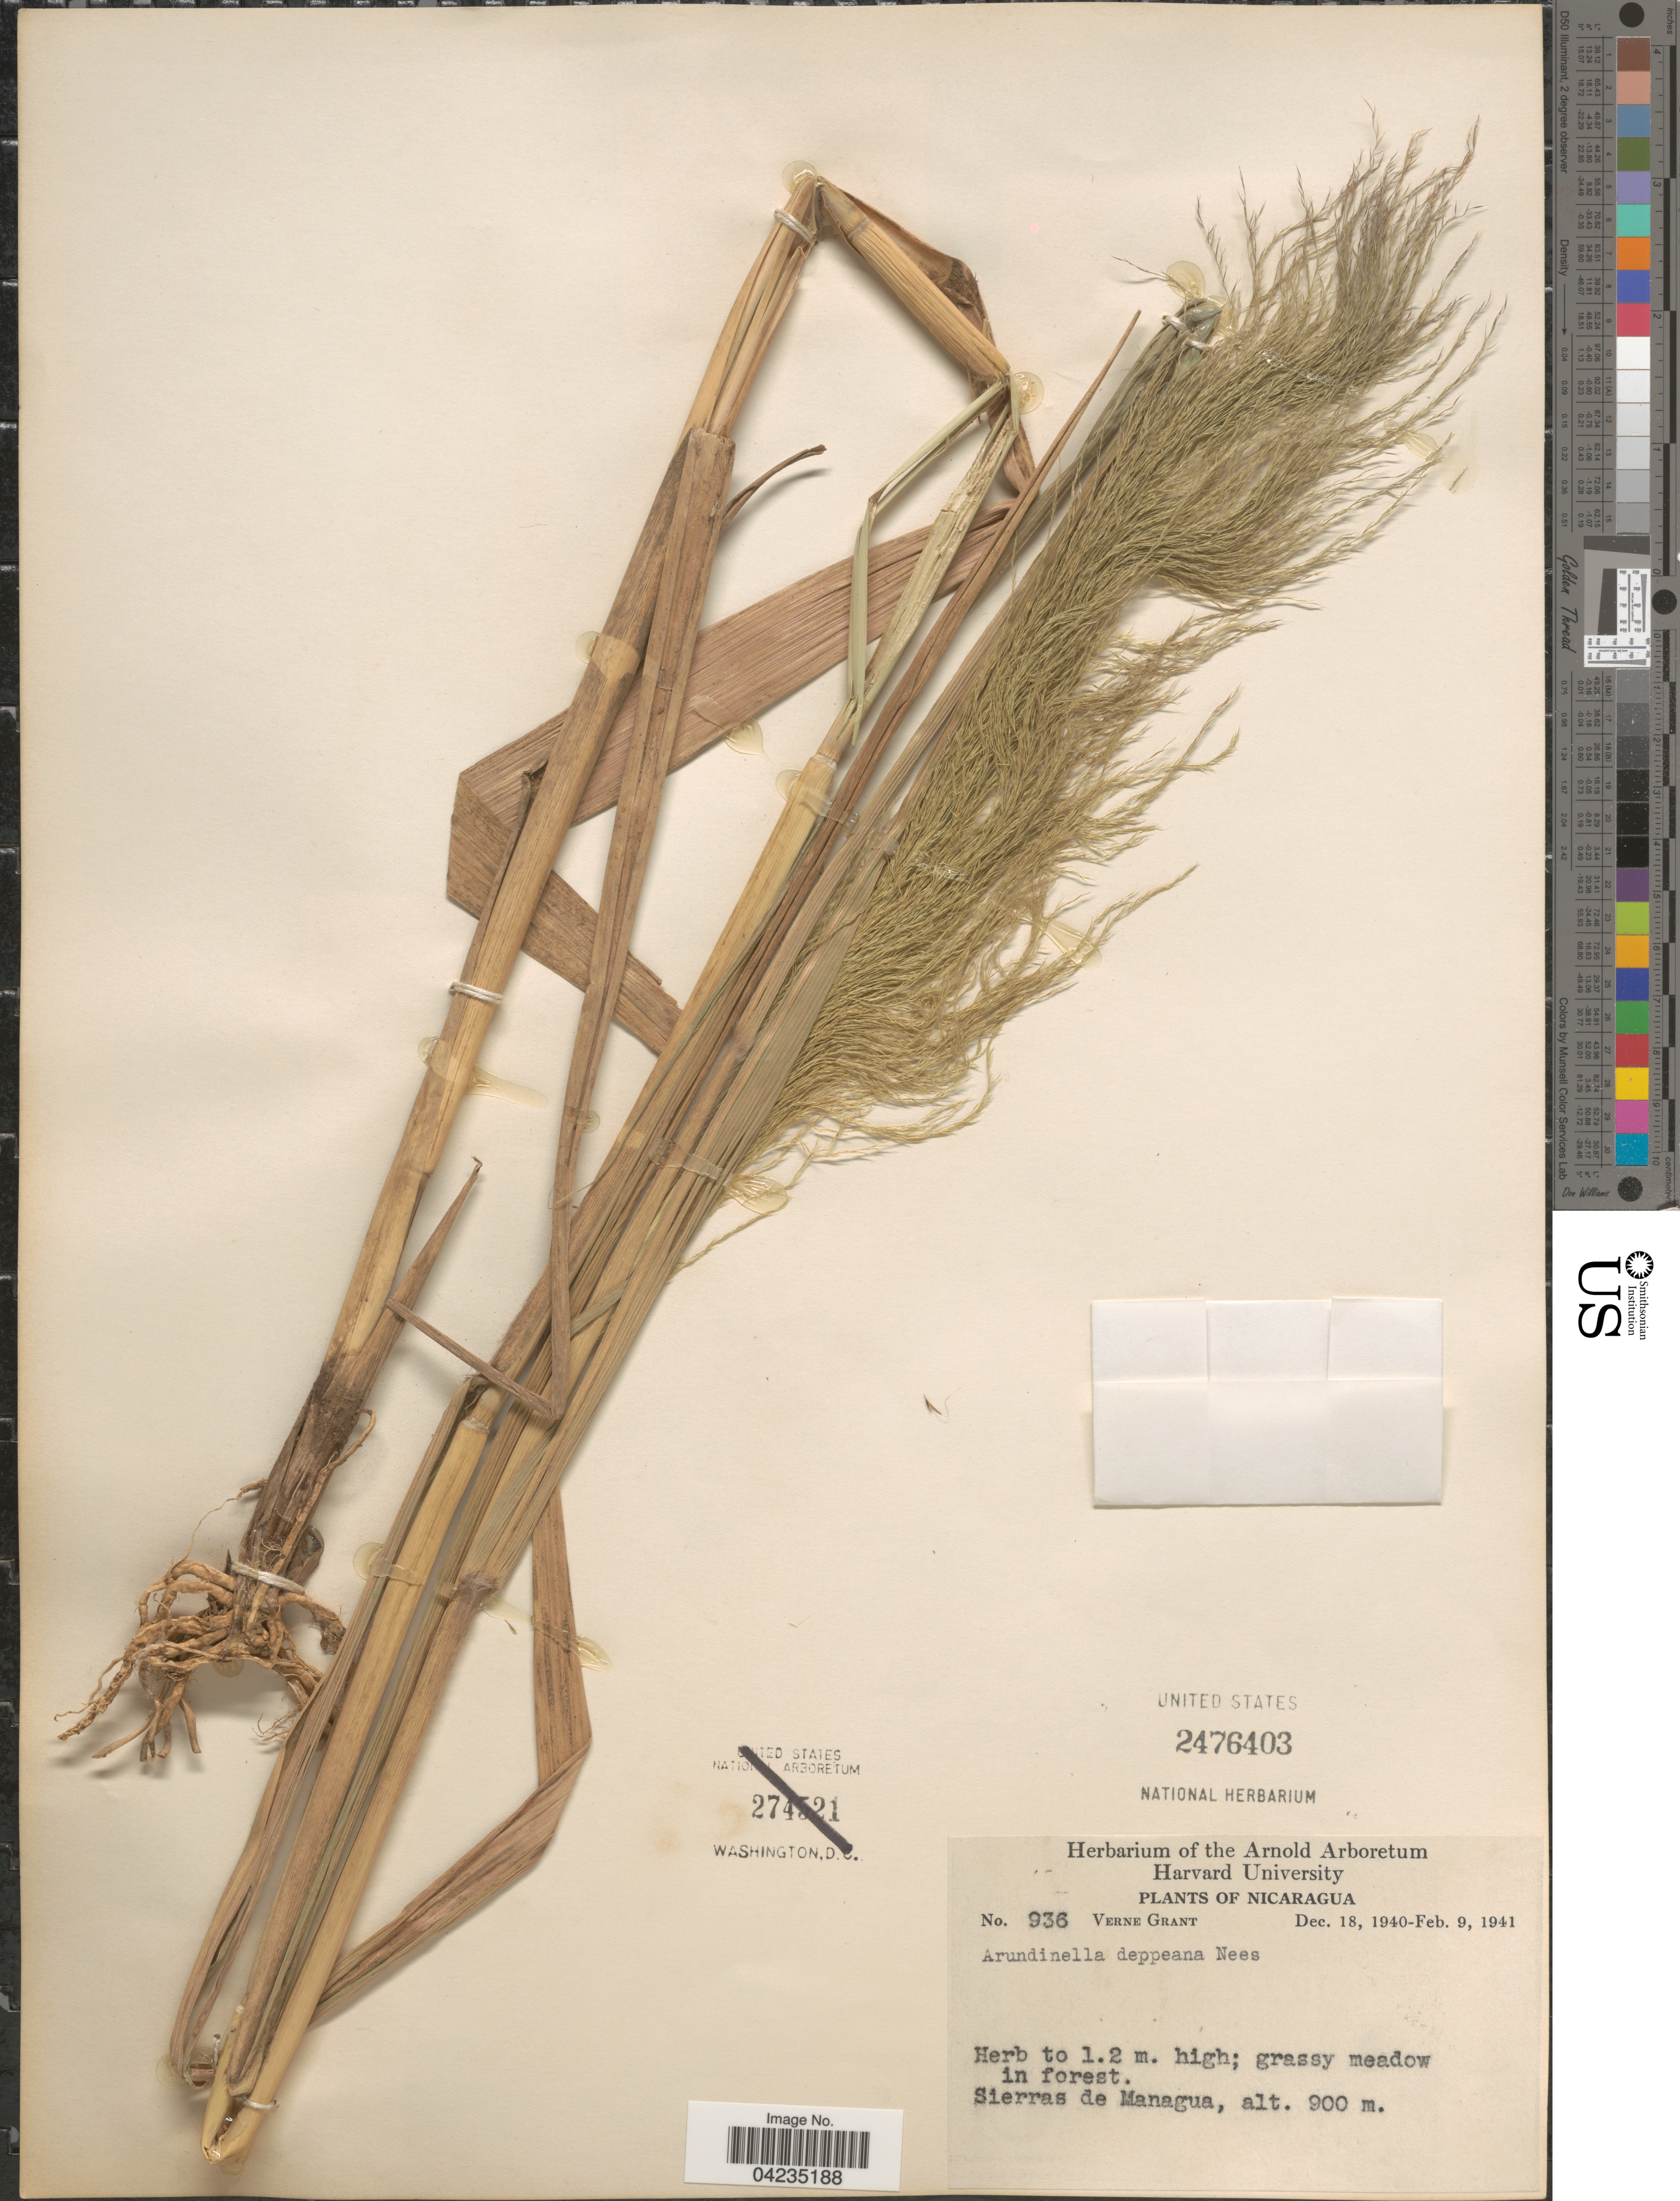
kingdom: Plantae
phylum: Tracheophyta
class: Liliopsida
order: Poales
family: Poaceae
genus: Arundinella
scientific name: Arundinella deppeana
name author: Nees ex Steud.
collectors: V. Grant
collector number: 936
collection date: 1940-12-18/1941-02-09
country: Nicaragua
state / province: Managua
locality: Sierras de Managua.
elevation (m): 900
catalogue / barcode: US 2476403